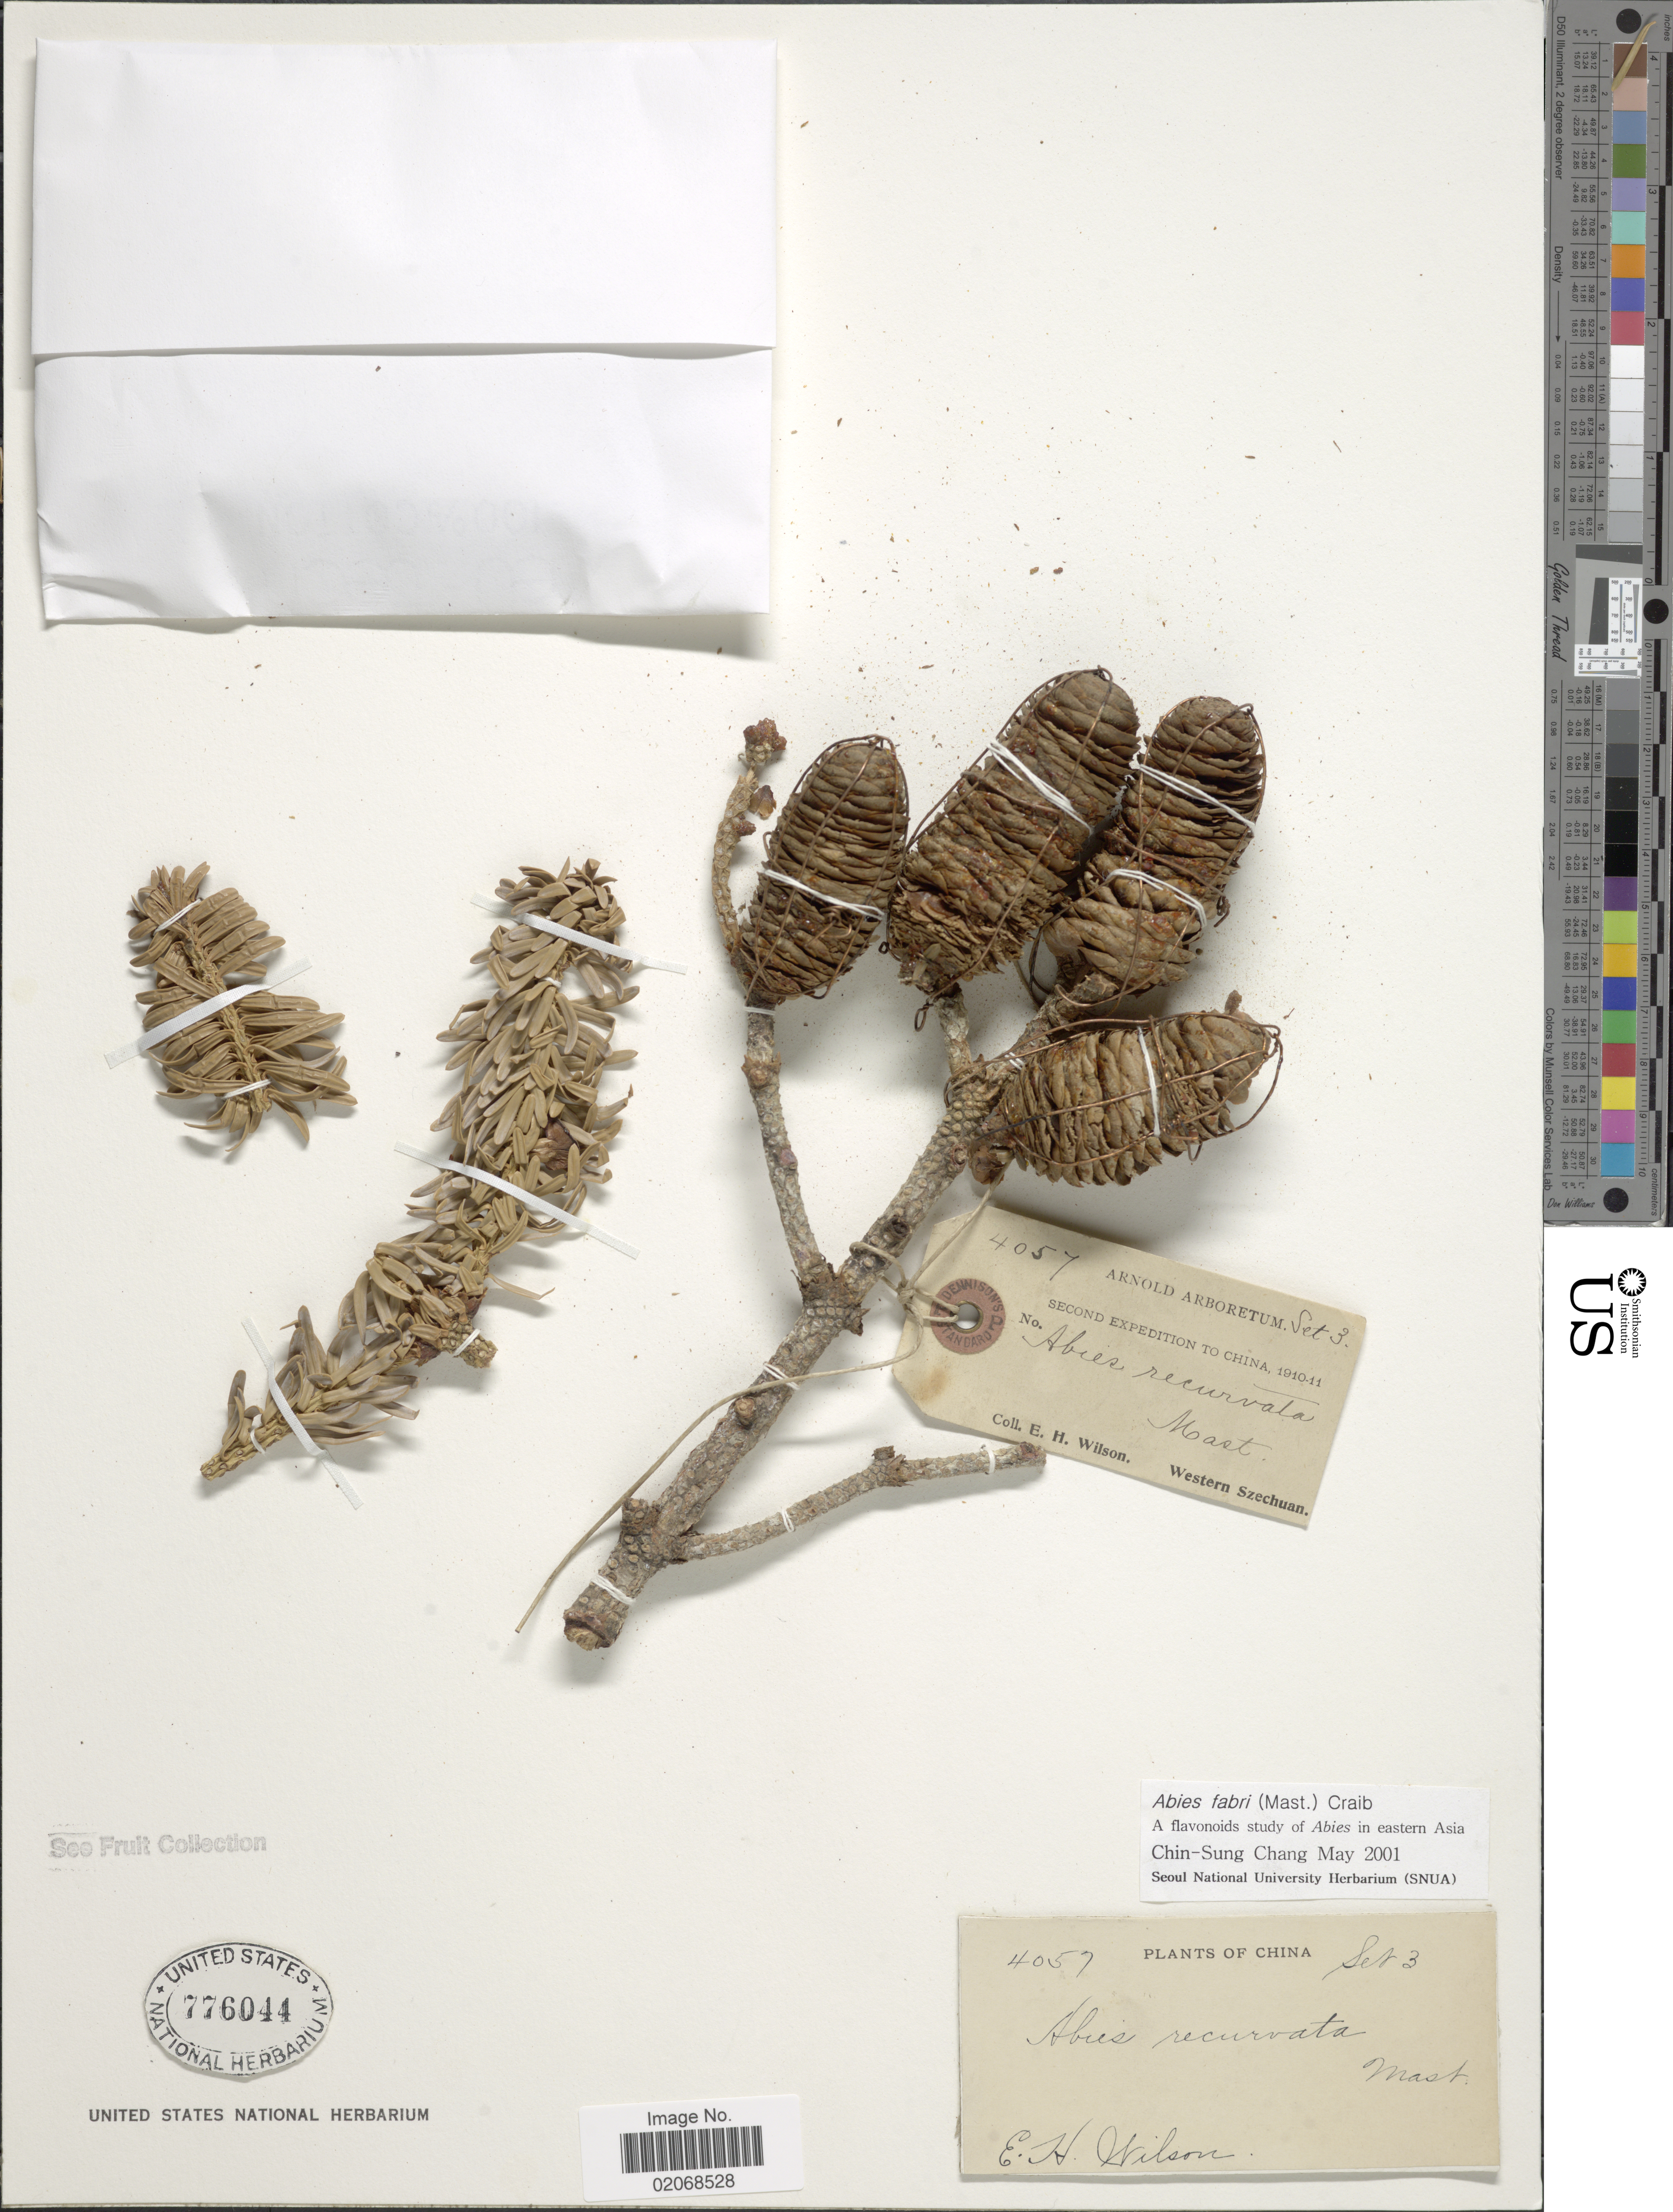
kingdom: Plantae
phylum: Tracheophyta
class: Pinopsida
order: Pinales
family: Pinaceae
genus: Abies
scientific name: Abies recurvata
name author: Mast.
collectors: E. Wilson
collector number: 4057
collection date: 1910-09-03/1911-09-03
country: China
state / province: Sichuan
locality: Western Szechuan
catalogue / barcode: US 776044